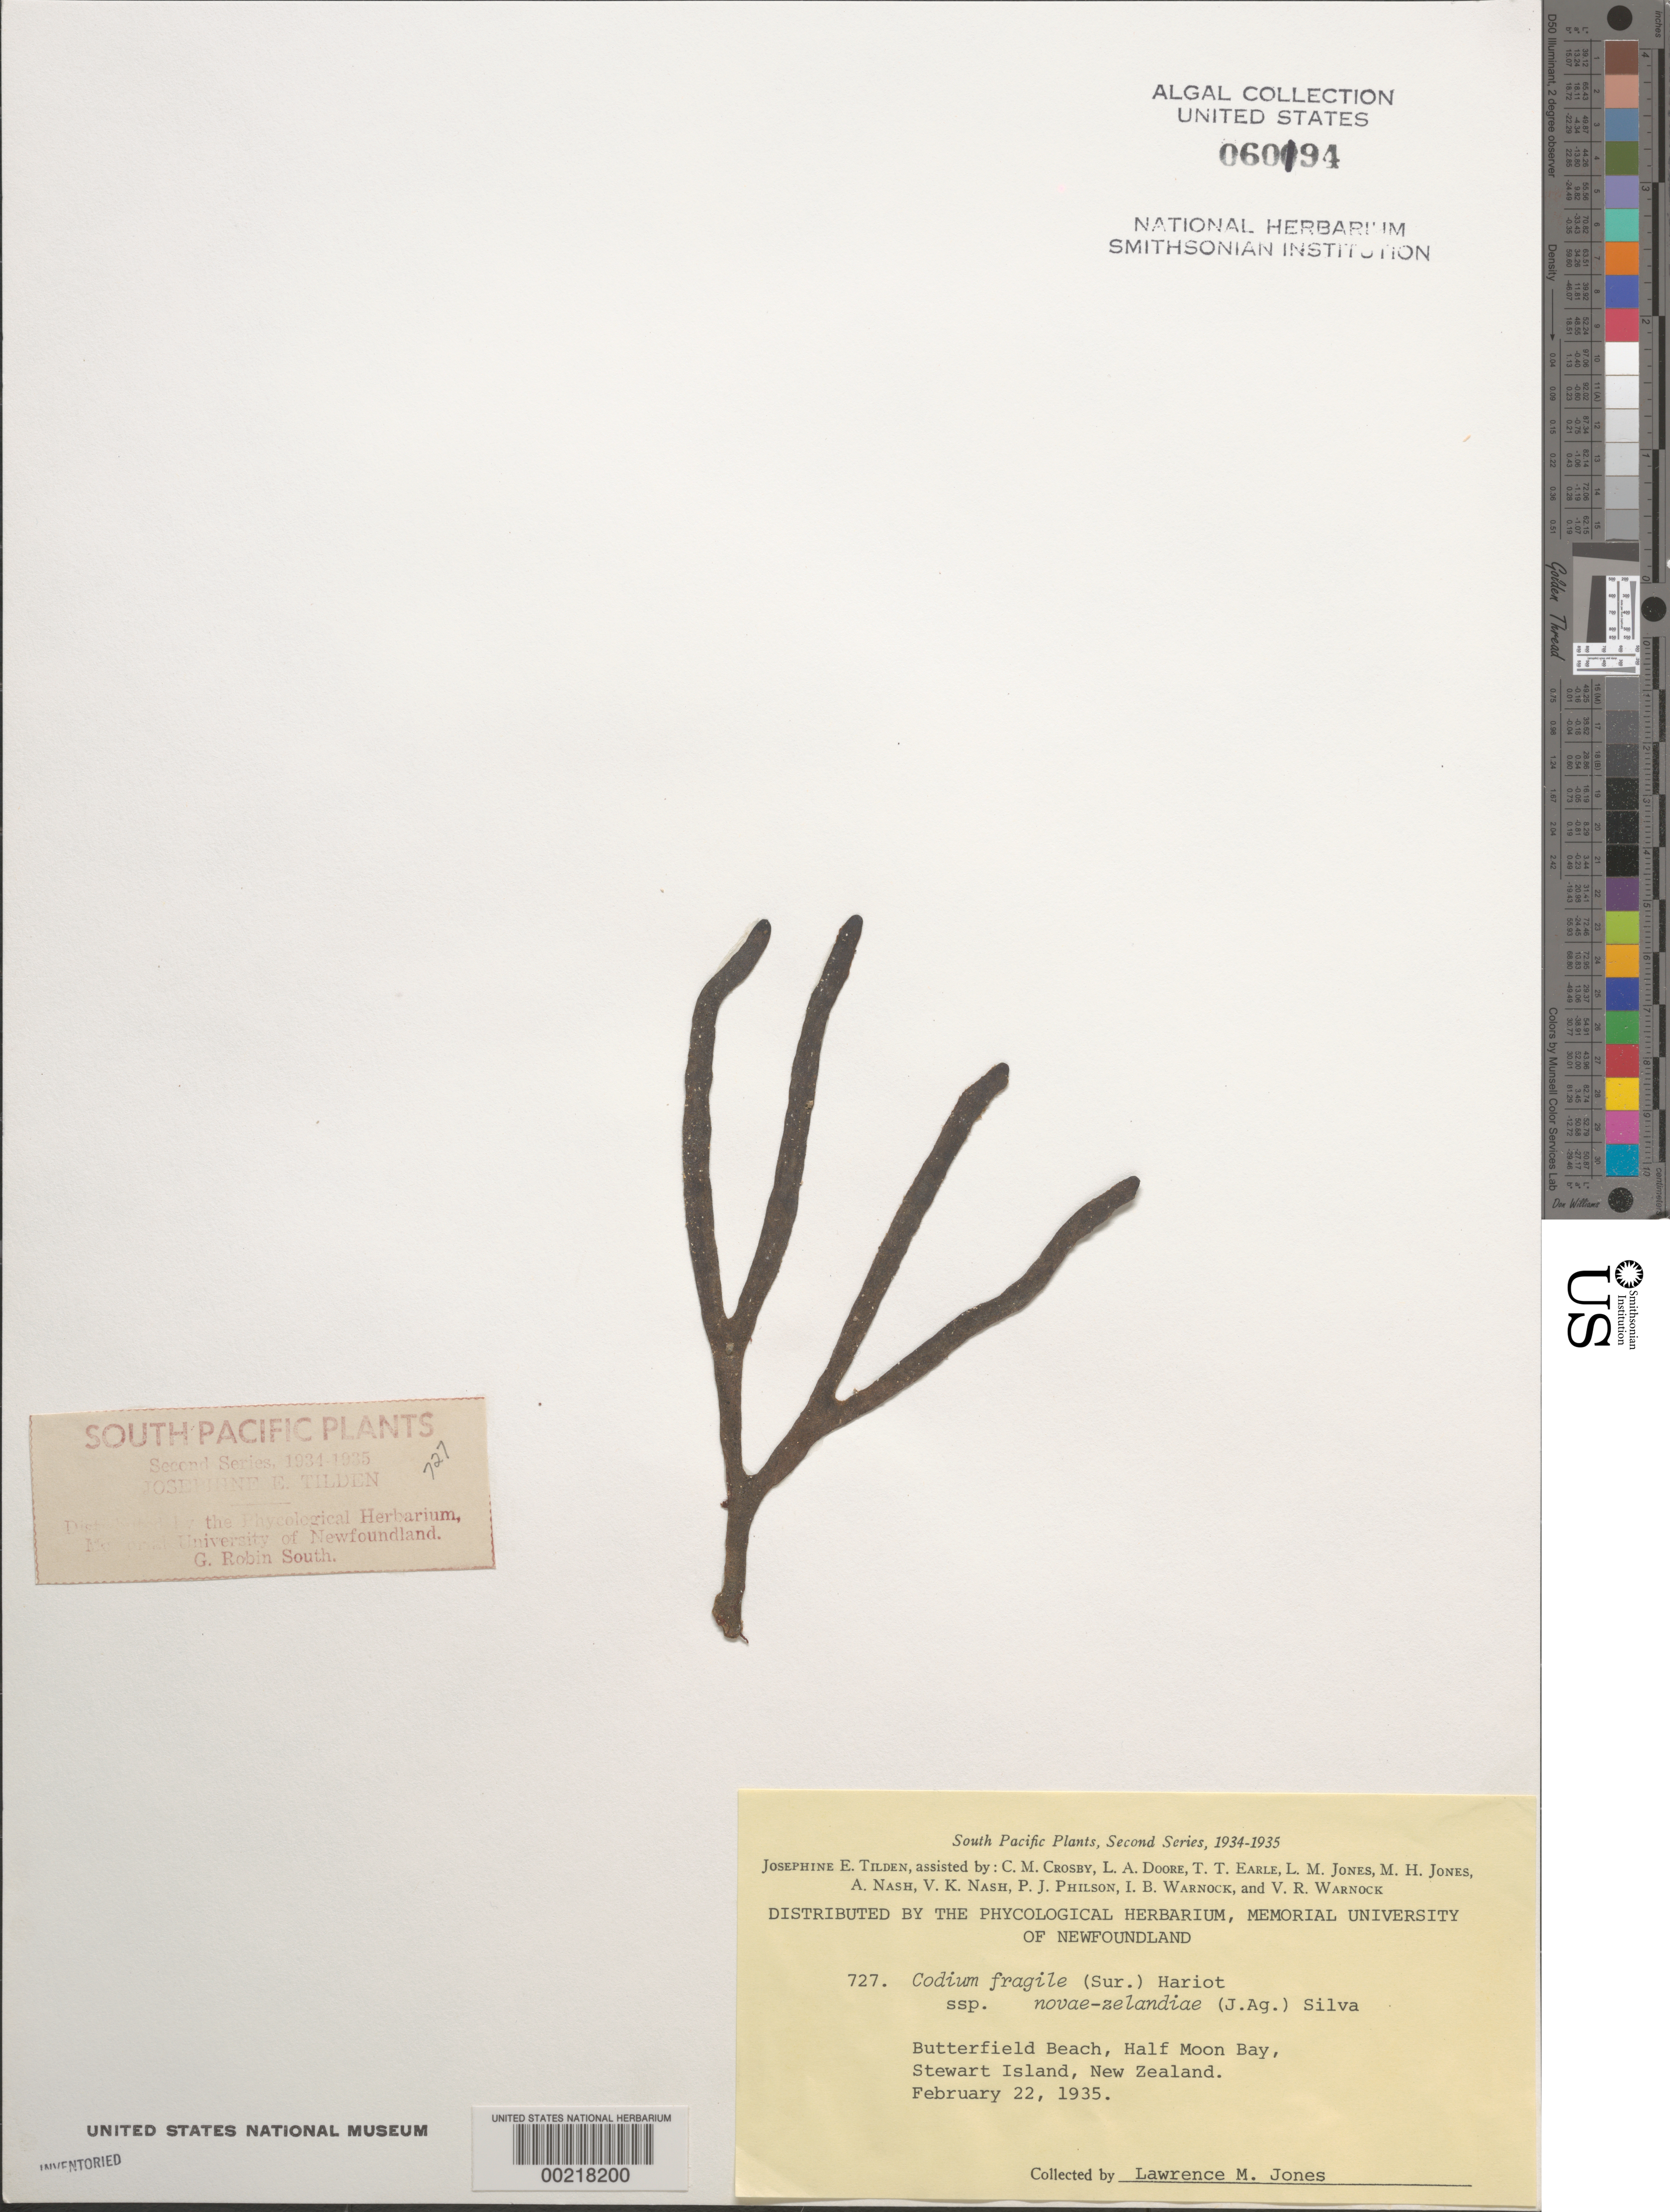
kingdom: Plantae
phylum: Chlorophyta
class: Ulvophyceae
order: Bryopsidales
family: Codiaceae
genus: Codium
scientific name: Codium fragile subsp. novae-zelandiae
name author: (J. Agardh) P.C. Silva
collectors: L. M. Jones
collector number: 727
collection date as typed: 22 Feb 1935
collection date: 1935-02-22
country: New Zealand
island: Stewart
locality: Butterfield beach, half moon bay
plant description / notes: Tilden, South Pacific Plants, Second Series, 1934-1935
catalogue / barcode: US 60194